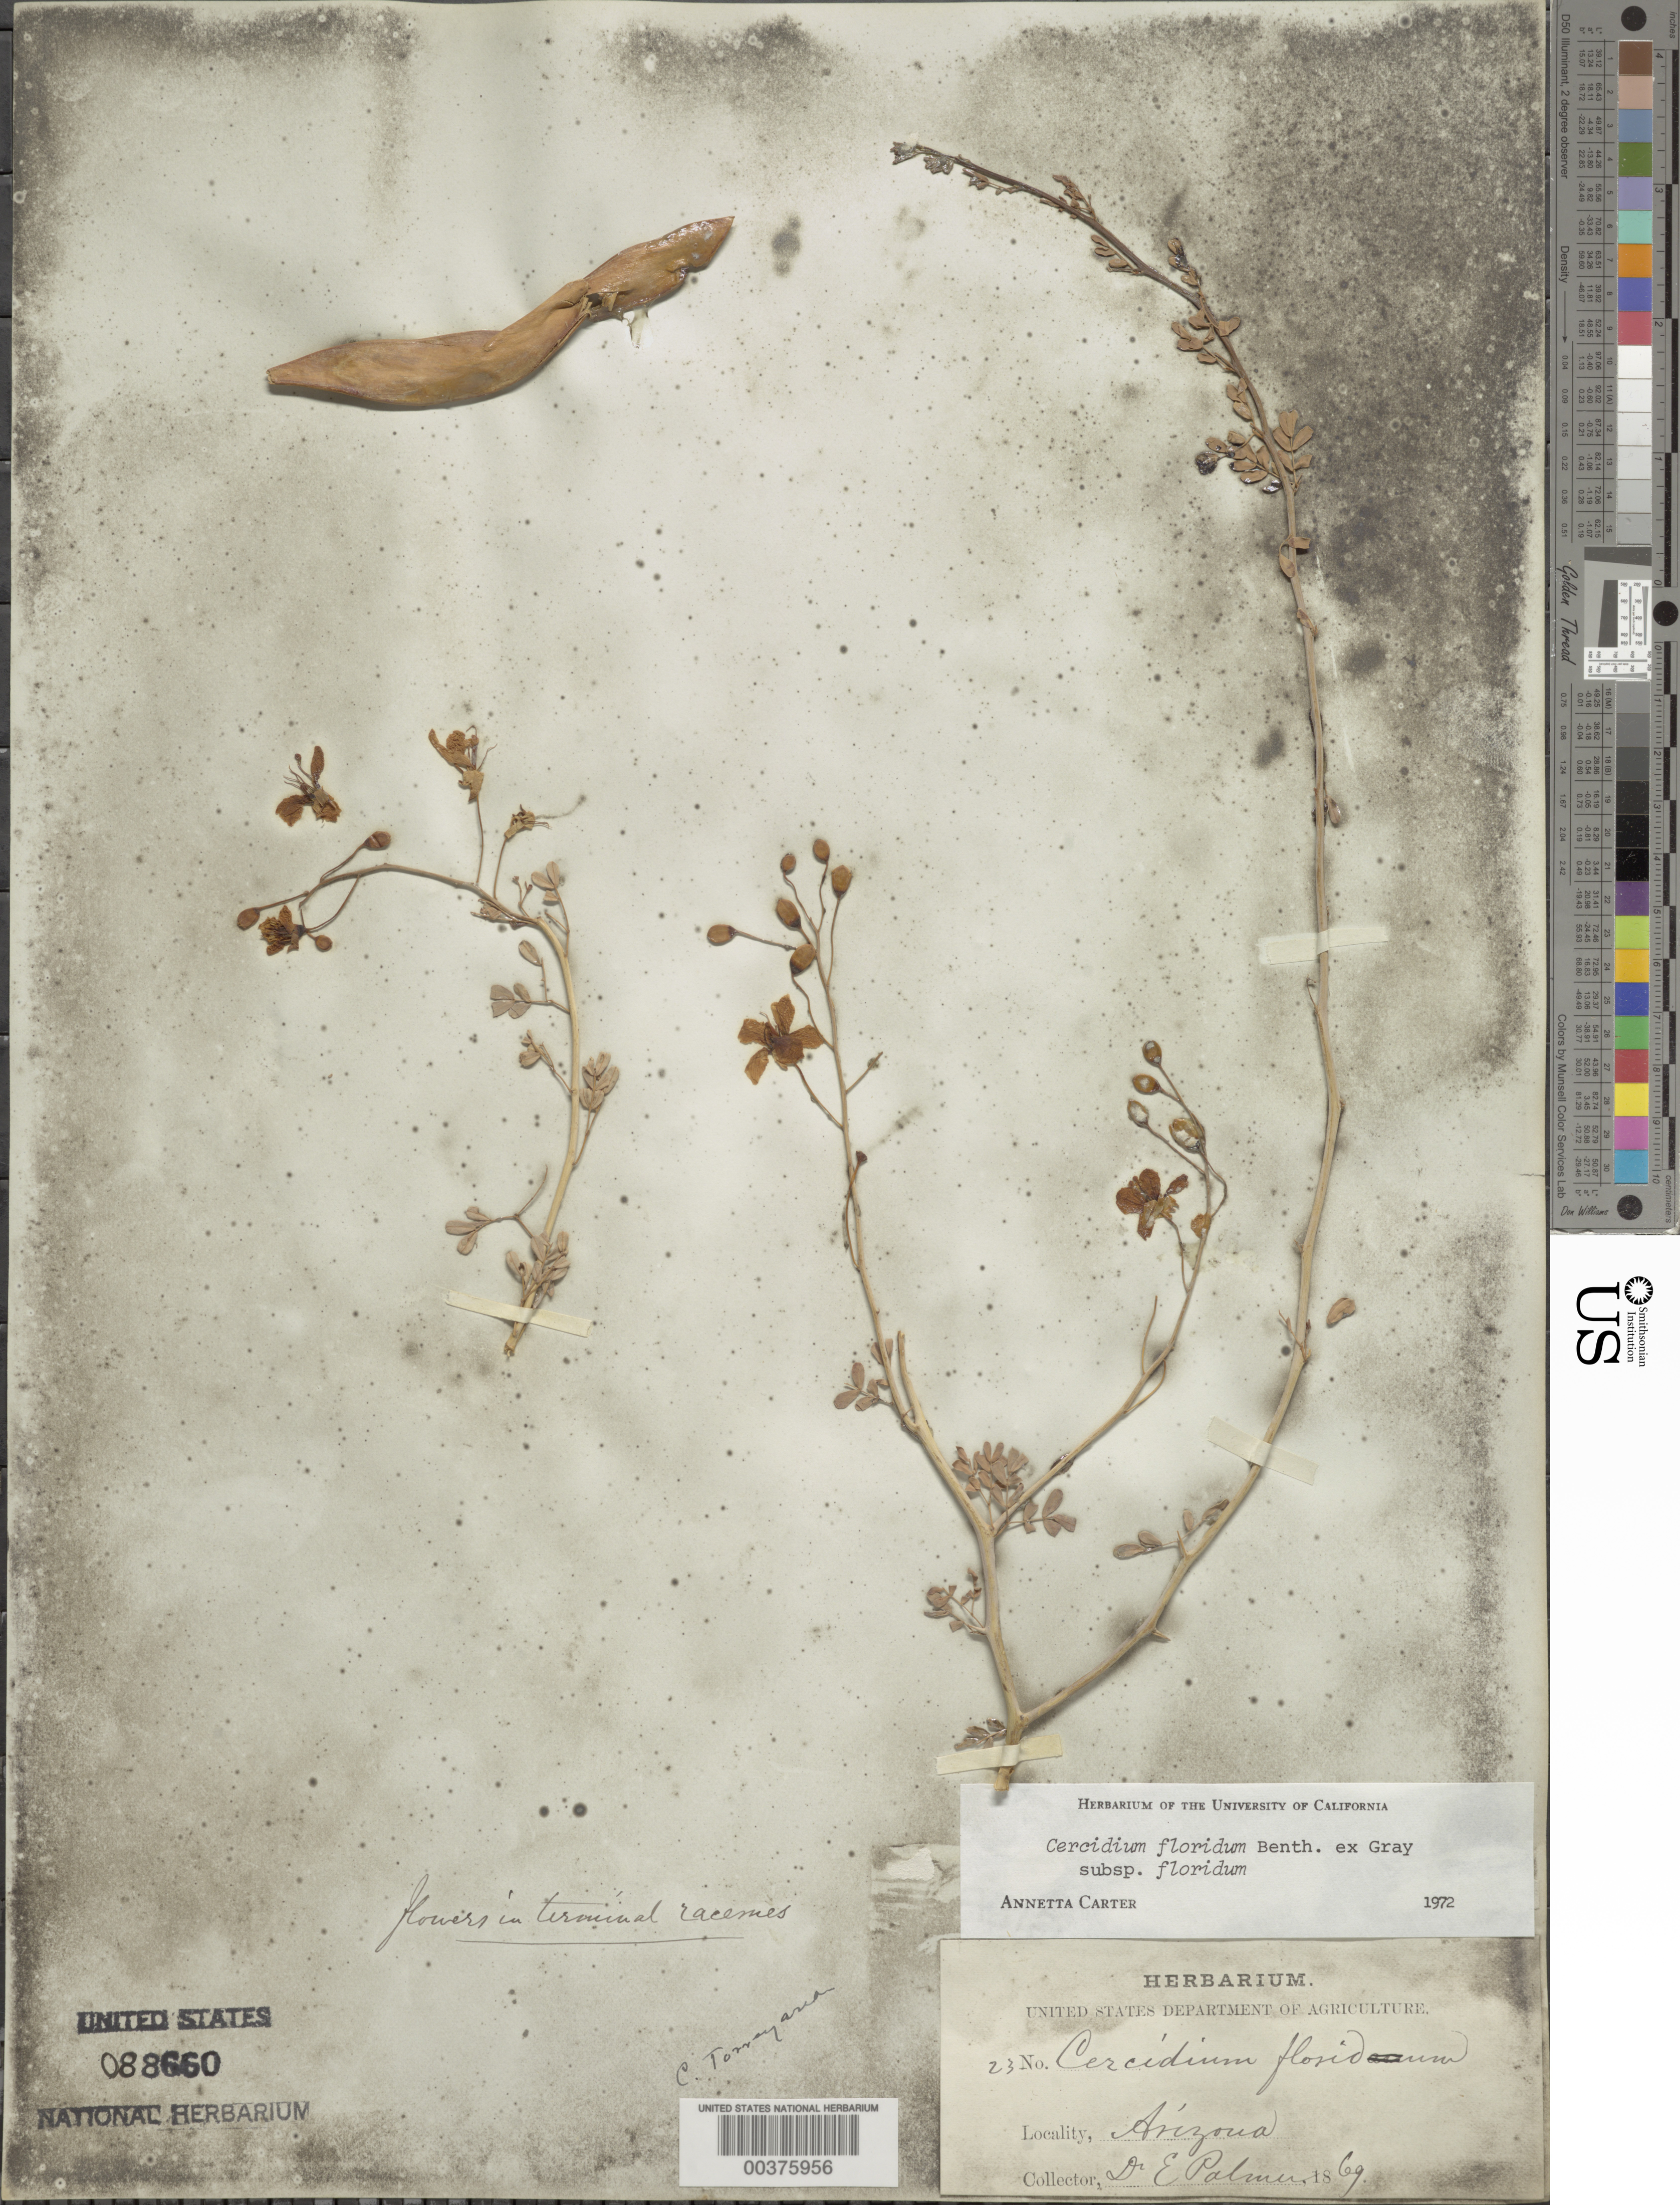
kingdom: Plantae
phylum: Tracheophyta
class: Magnoliopsida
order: Fabales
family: Fabaceae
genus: Parkinsonia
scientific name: Parkinsonia florida subsp. florida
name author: (Benth. ex A. Gray) S. Watson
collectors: E. Palmer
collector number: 23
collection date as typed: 1869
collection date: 1869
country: United States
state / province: Arizona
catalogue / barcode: US 88660